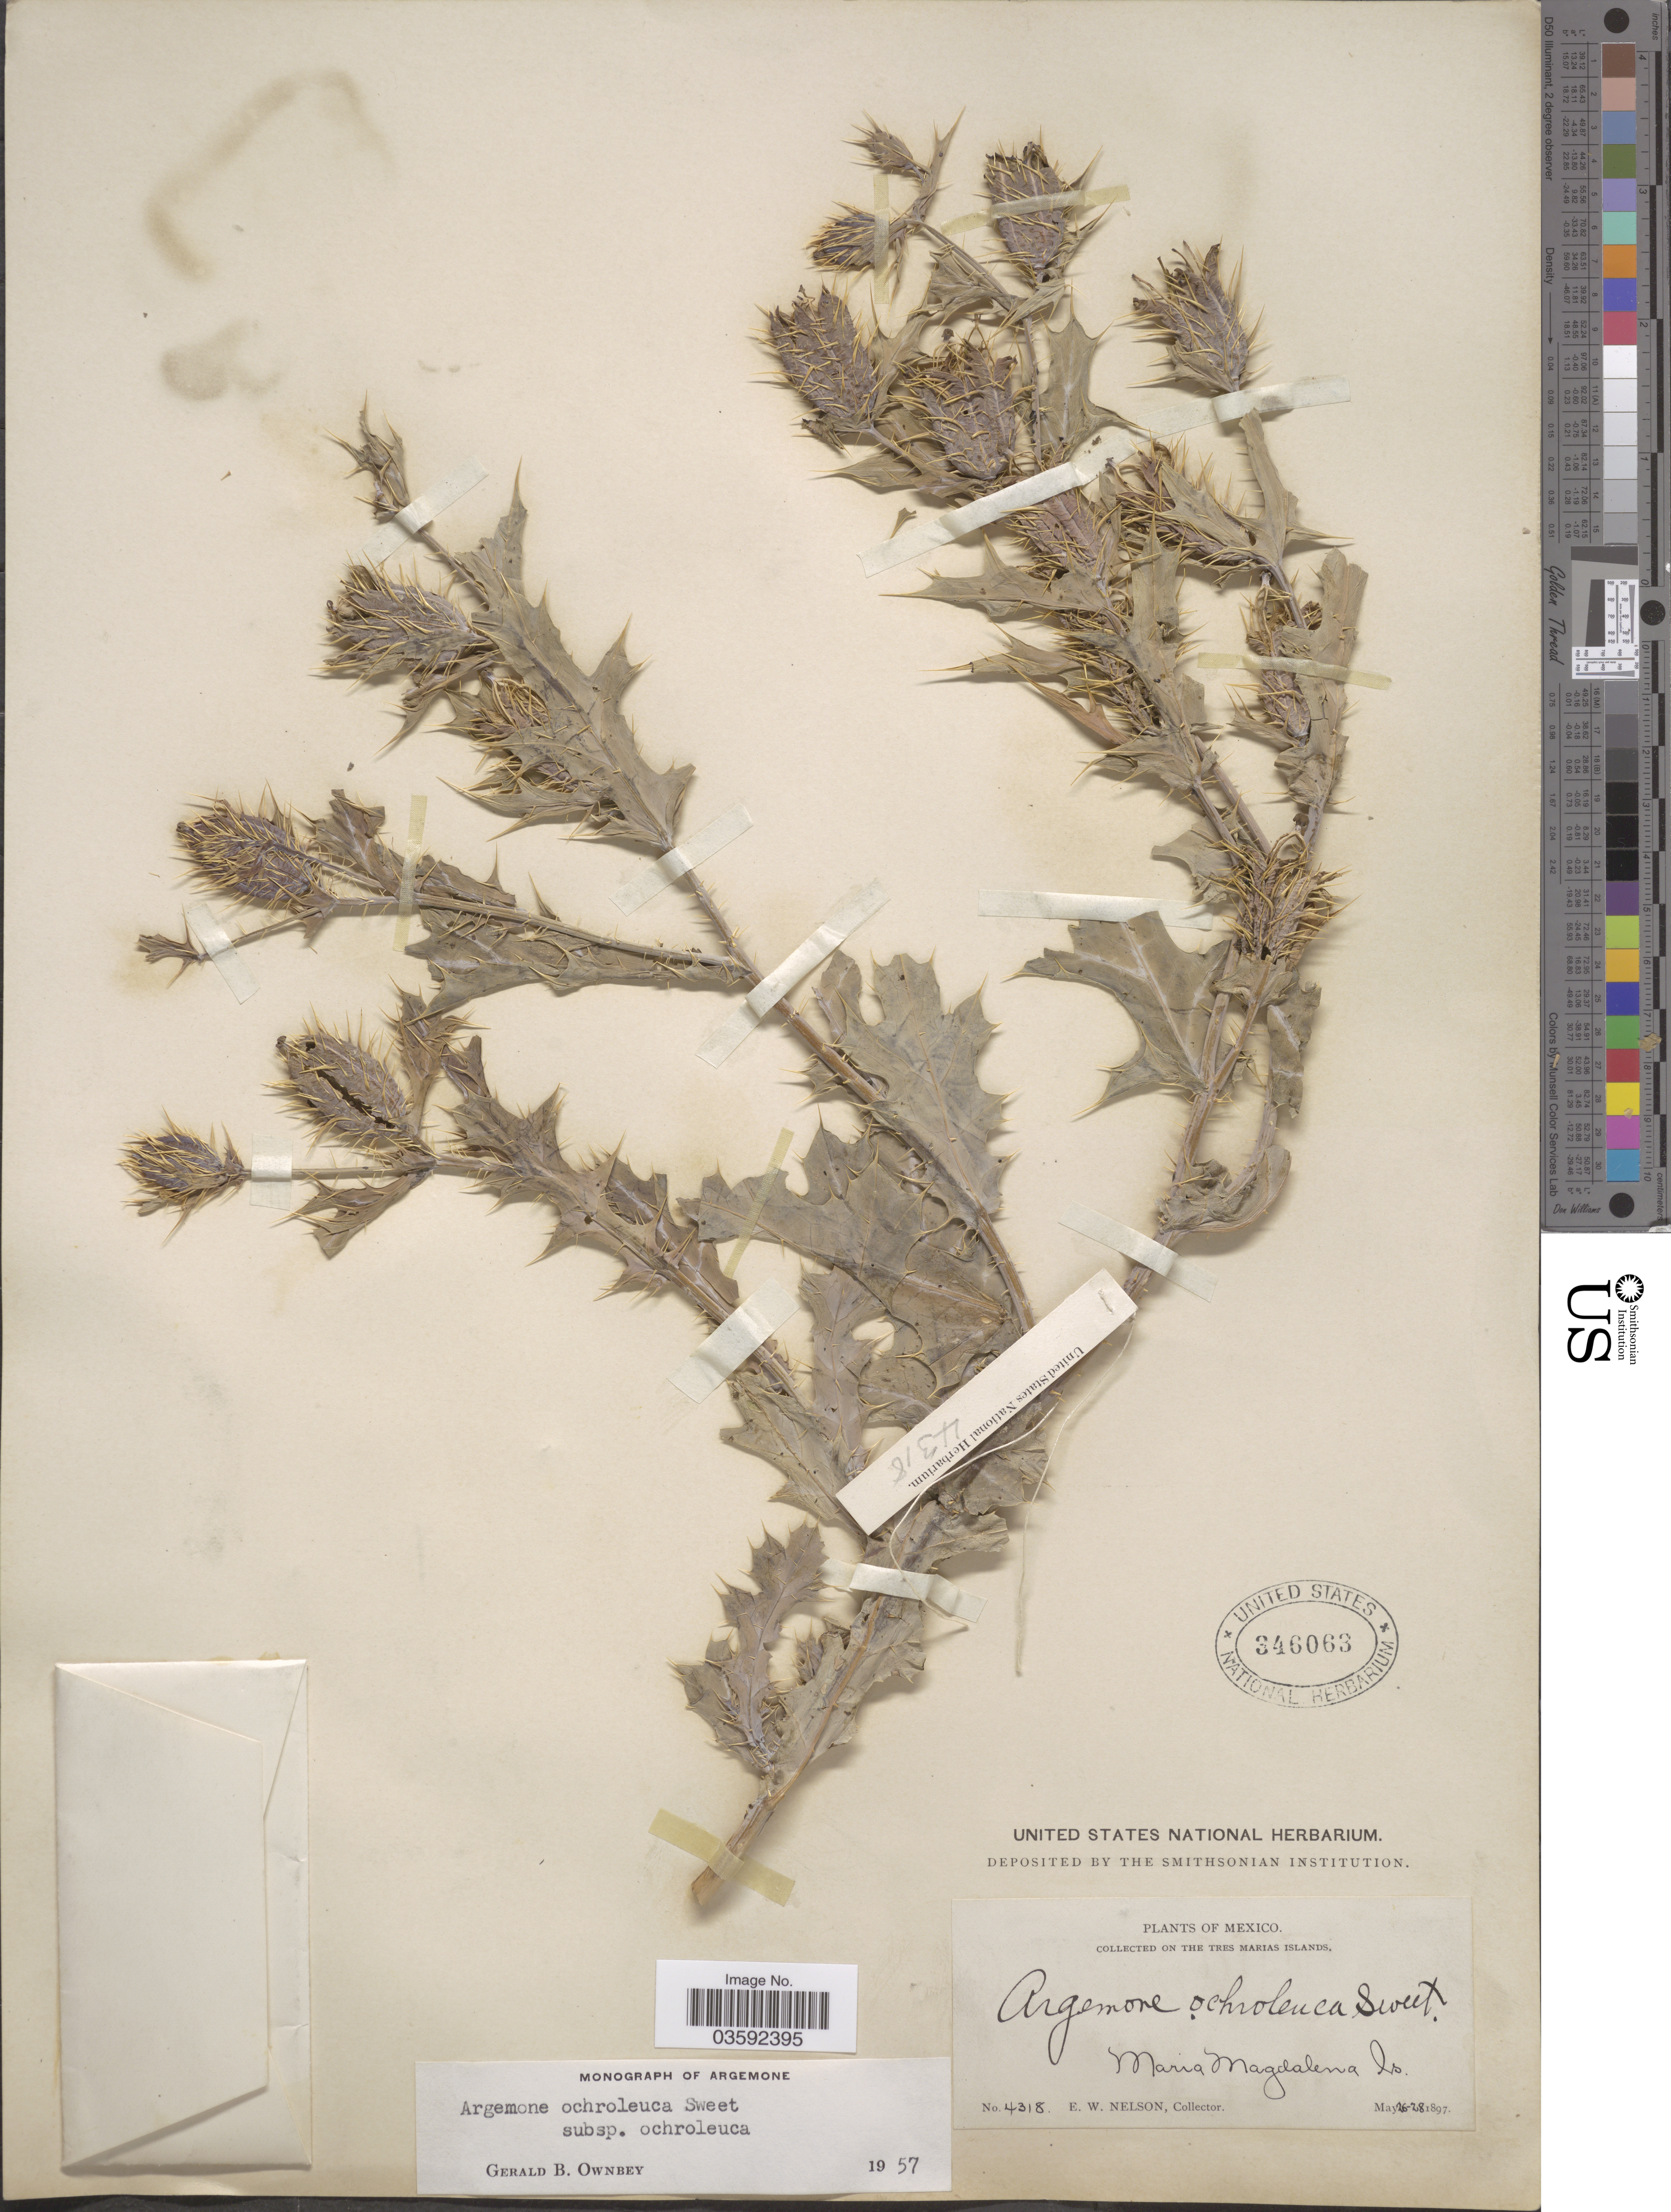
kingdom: Plantae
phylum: Tracheophyta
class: Magnoliopsida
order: Ranunculales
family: Papaveraceae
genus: Argemone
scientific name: Argemone ochroleuca subsp. ochroleuca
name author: Sweet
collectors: E. W. Nelson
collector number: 4318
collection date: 1897-05-26/1897-05-28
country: Mexico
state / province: Nayarit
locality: On the Tres Marias Islands, Maria Magdalena Is.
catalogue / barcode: US 346063